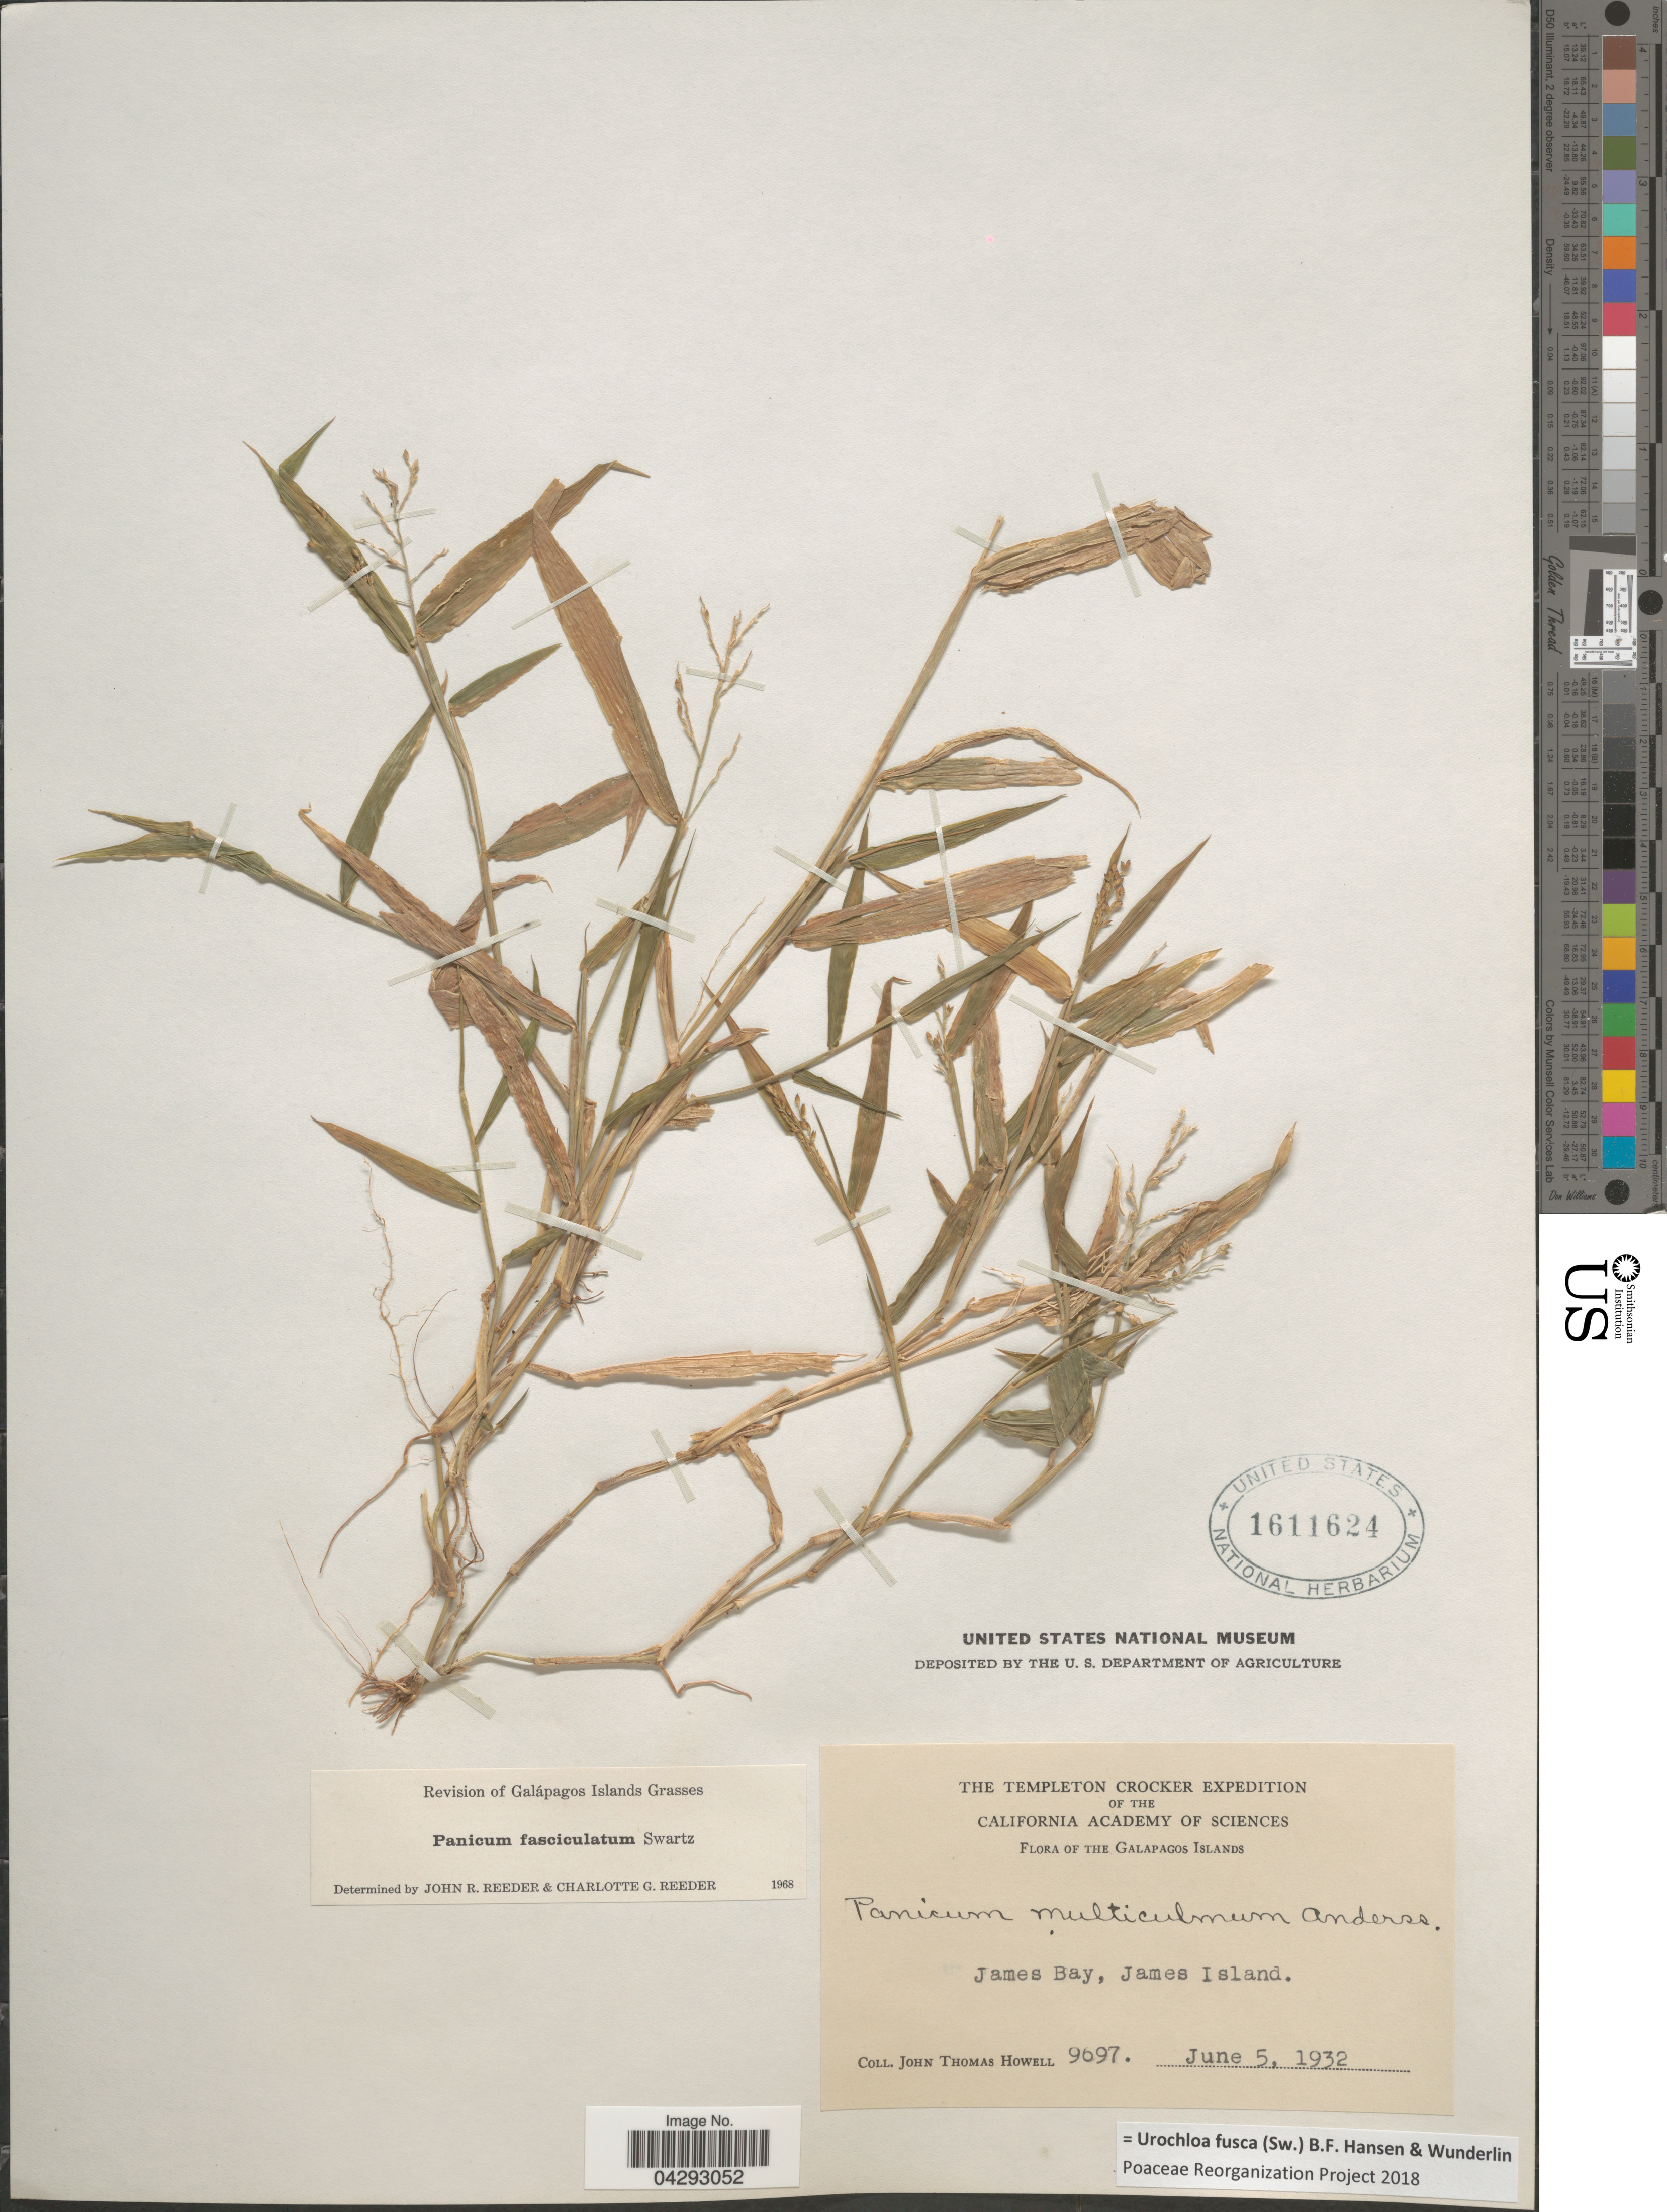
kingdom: Plantae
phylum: Tracheophyta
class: Liliopsida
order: Poales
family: Poaceae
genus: Urochloa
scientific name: Urochloa fusca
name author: (Sw.) B.F. Hansen & Wunderlin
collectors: J. T. Howell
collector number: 9697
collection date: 1932-06-05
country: Ecuador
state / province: Colón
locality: The Templeton Crocker Expedition of the California Academy of Sciences. Galapagos Islands. James Bay, James Island.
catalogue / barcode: US 1611624